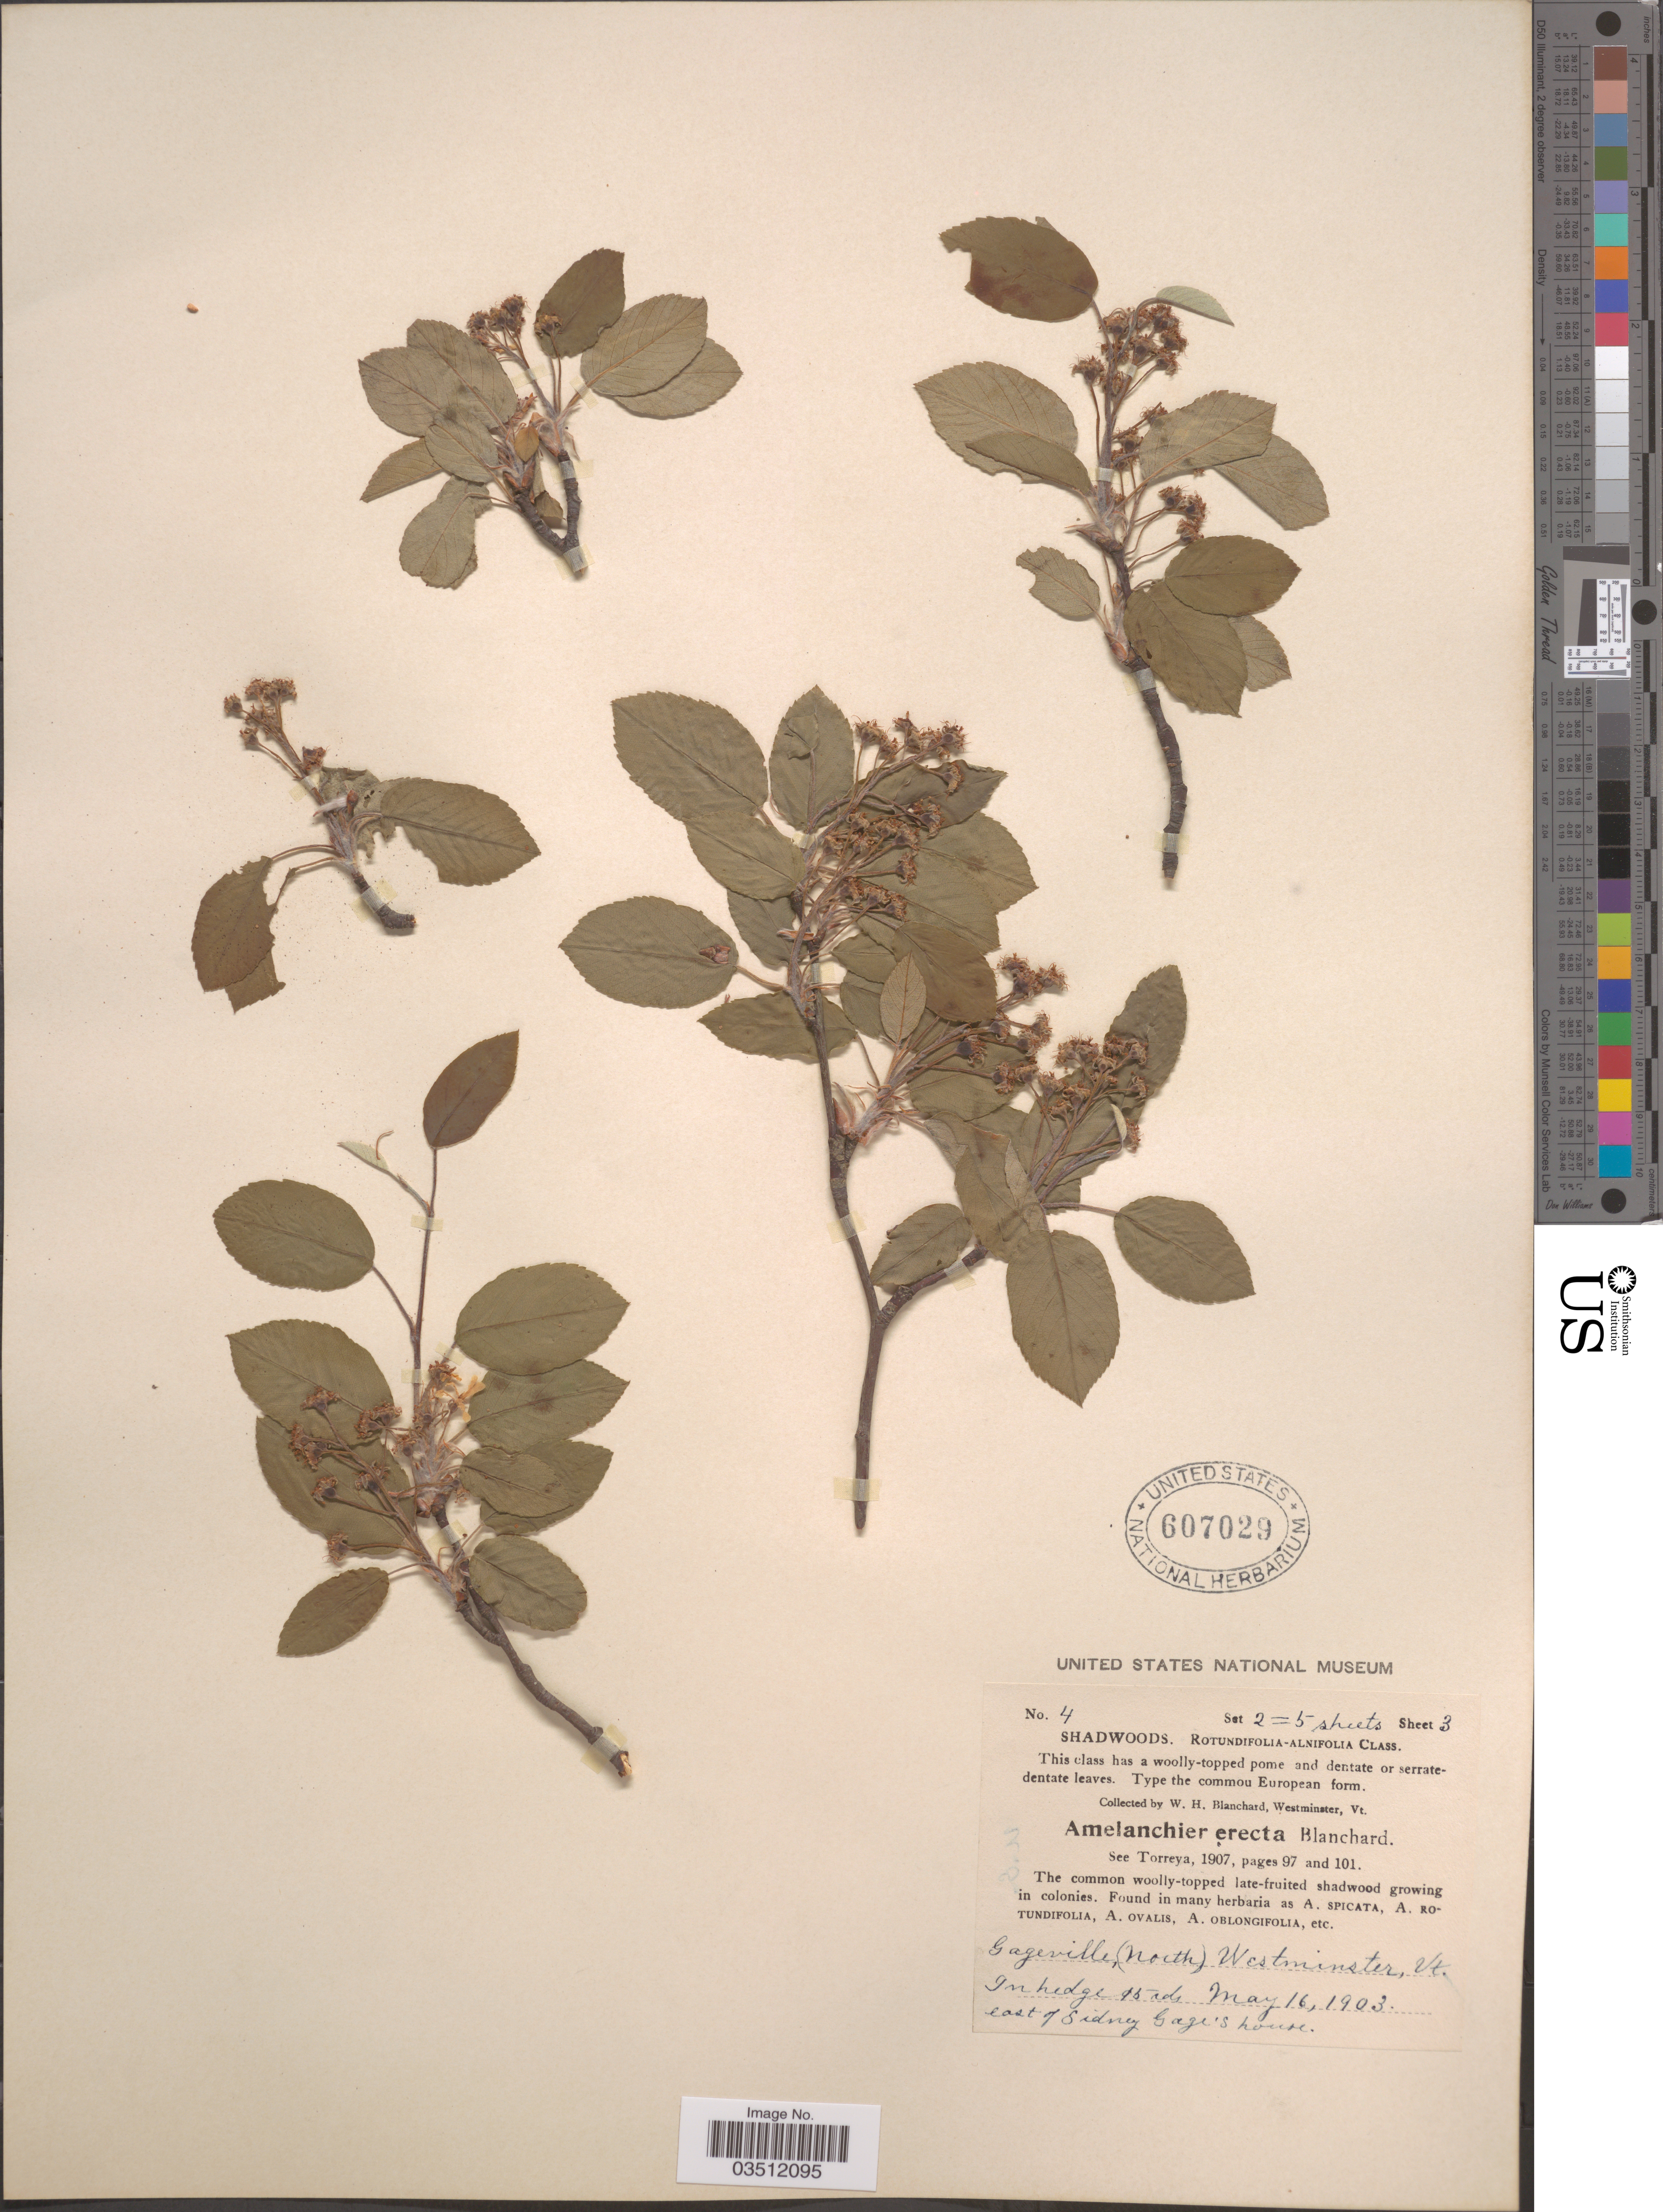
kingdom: Plantae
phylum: Tracheophyta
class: Magnoliopsida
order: Rosales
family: Rosaceae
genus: Amelanchier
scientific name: Amelanchier erecta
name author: Blanch.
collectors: W. H. Blanchard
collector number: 4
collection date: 1903-05-16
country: United States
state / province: Vermont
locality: Gageville, (North) Westminster, Vt. East of Sidney Gage's house.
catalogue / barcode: US 607029